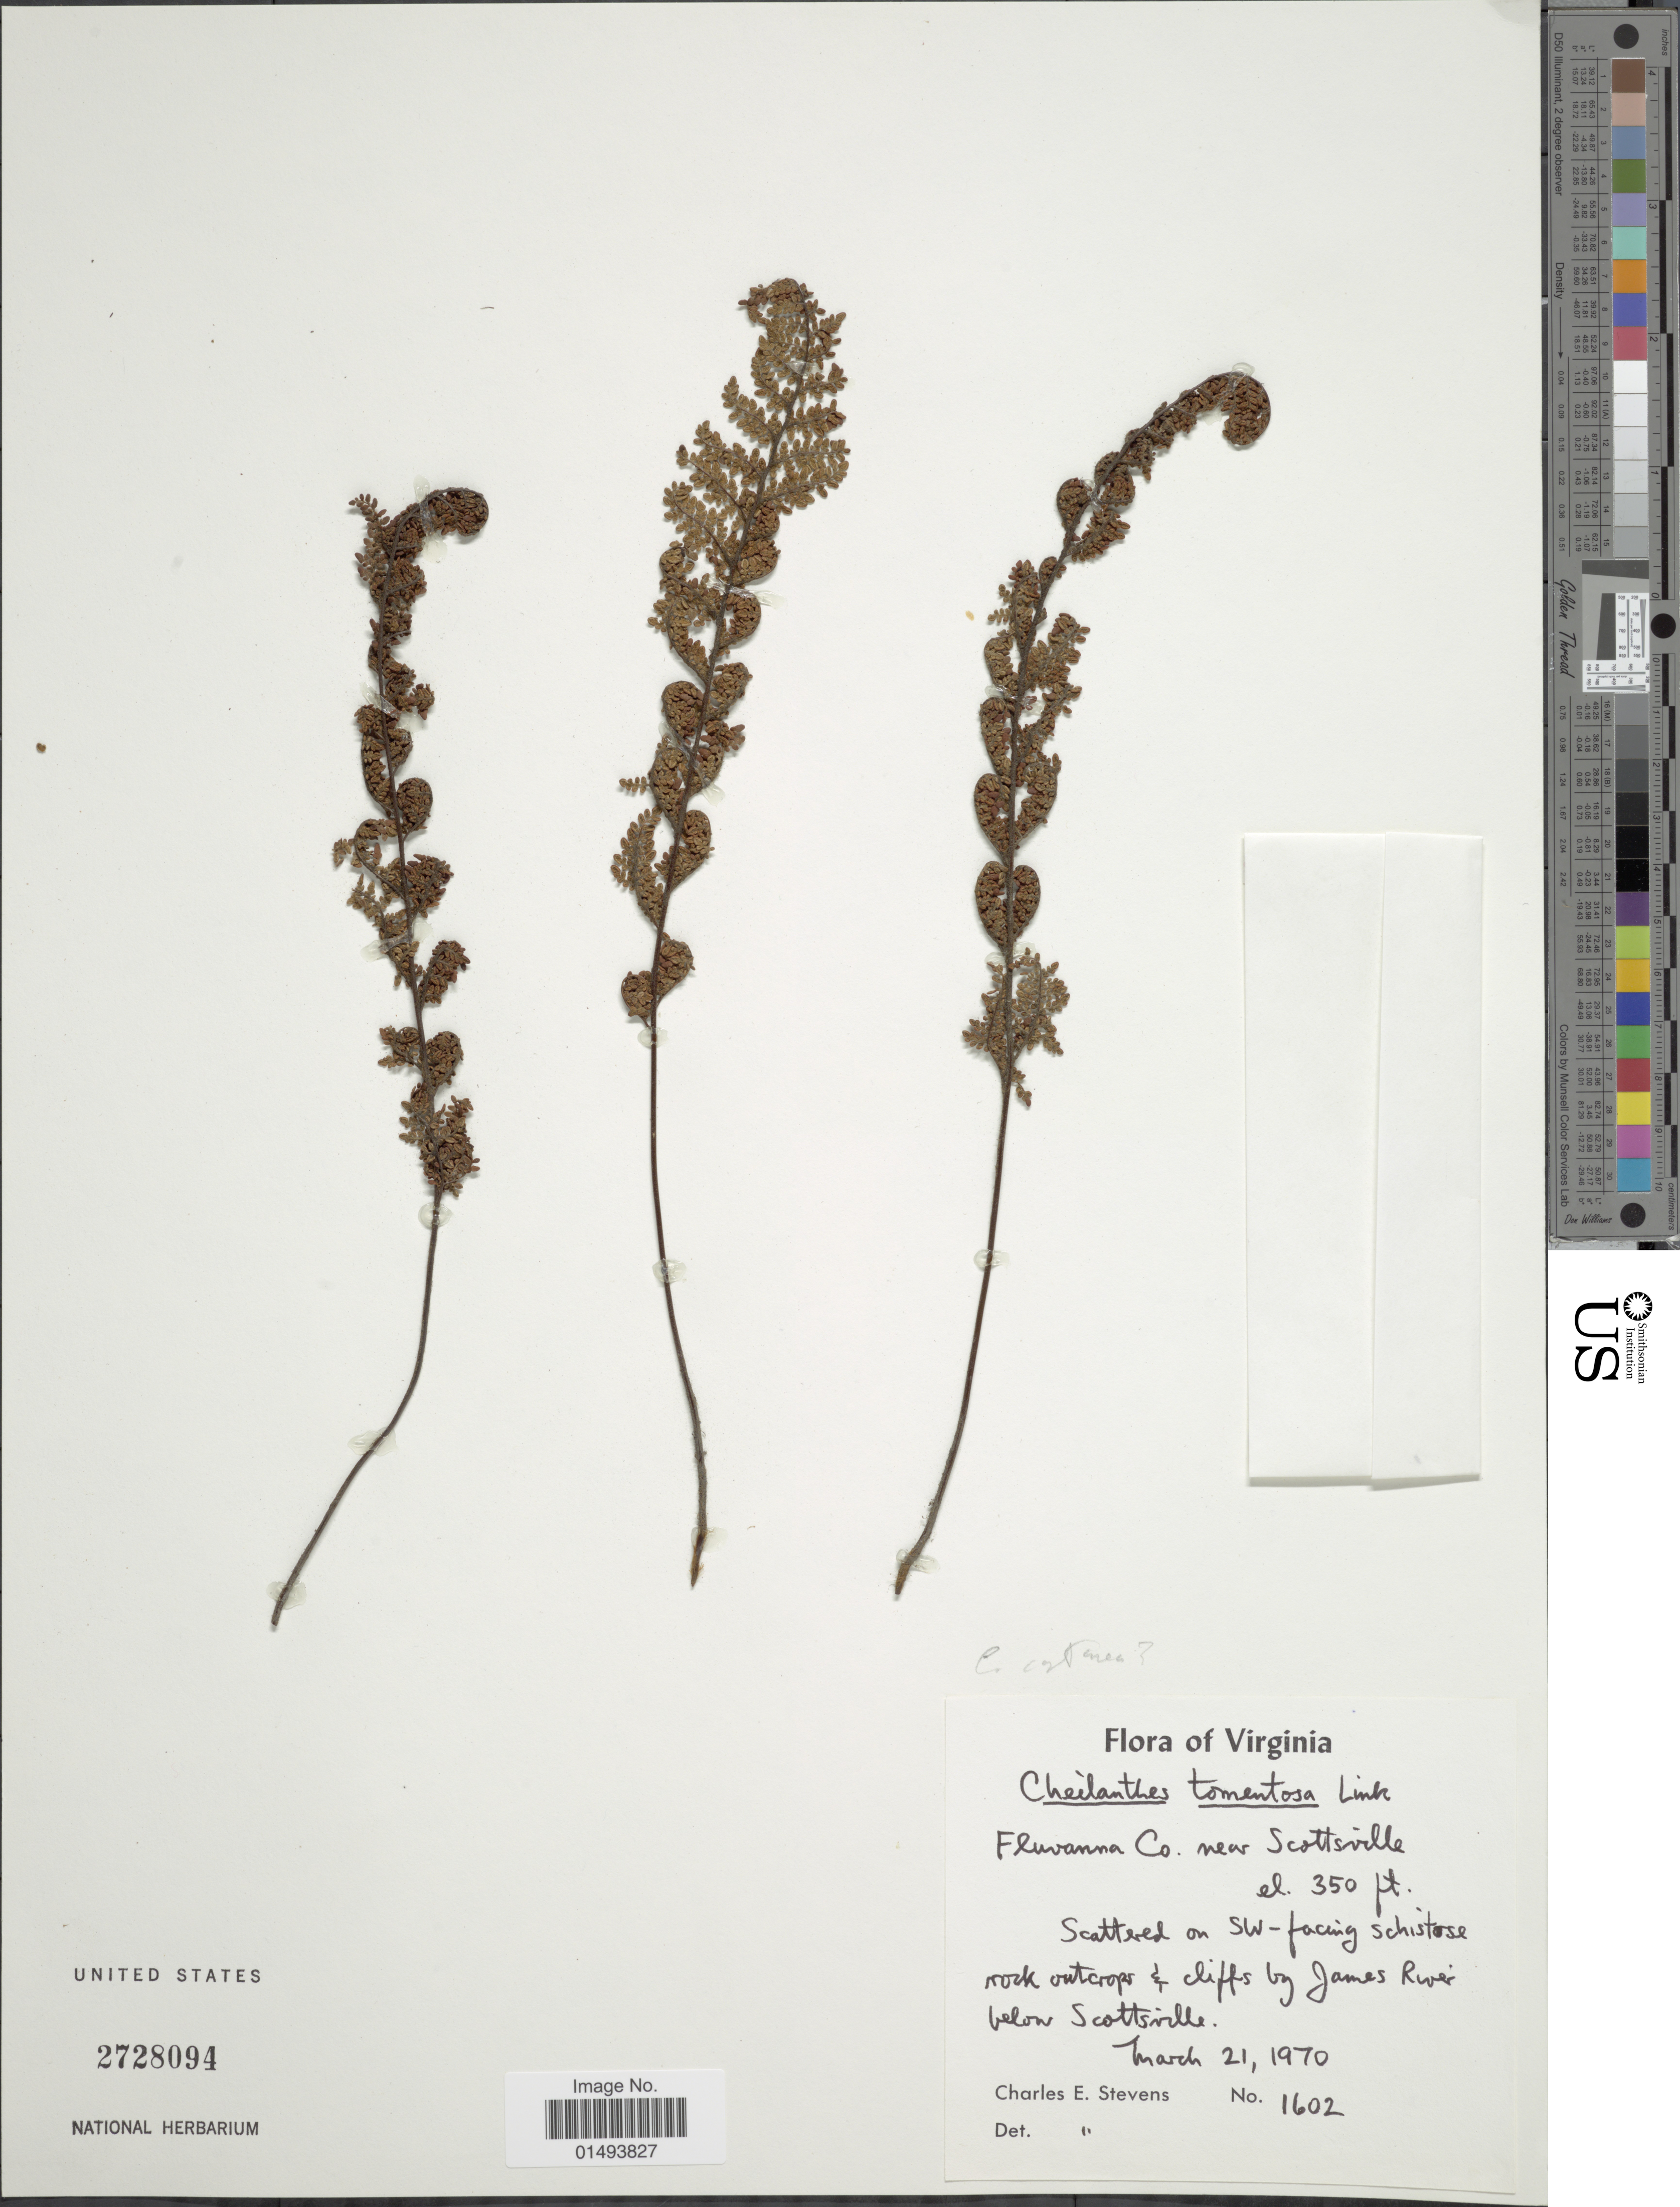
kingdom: Plantae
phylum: Tracheophyta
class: Polypodiopsida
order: Polypodiales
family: Pteridaceae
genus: Myriopteris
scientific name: Myriopteris rufa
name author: Fée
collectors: C. Stevens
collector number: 1602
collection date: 1970-03-21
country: United States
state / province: Virginia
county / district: Fluvanna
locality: Flora of Virginia, Fluvanna Co. near Scottsville, scattered on SW facing schitose rock outcrops & cliffs by James River below Scottsville.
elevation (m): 107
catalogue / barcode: US 2728094